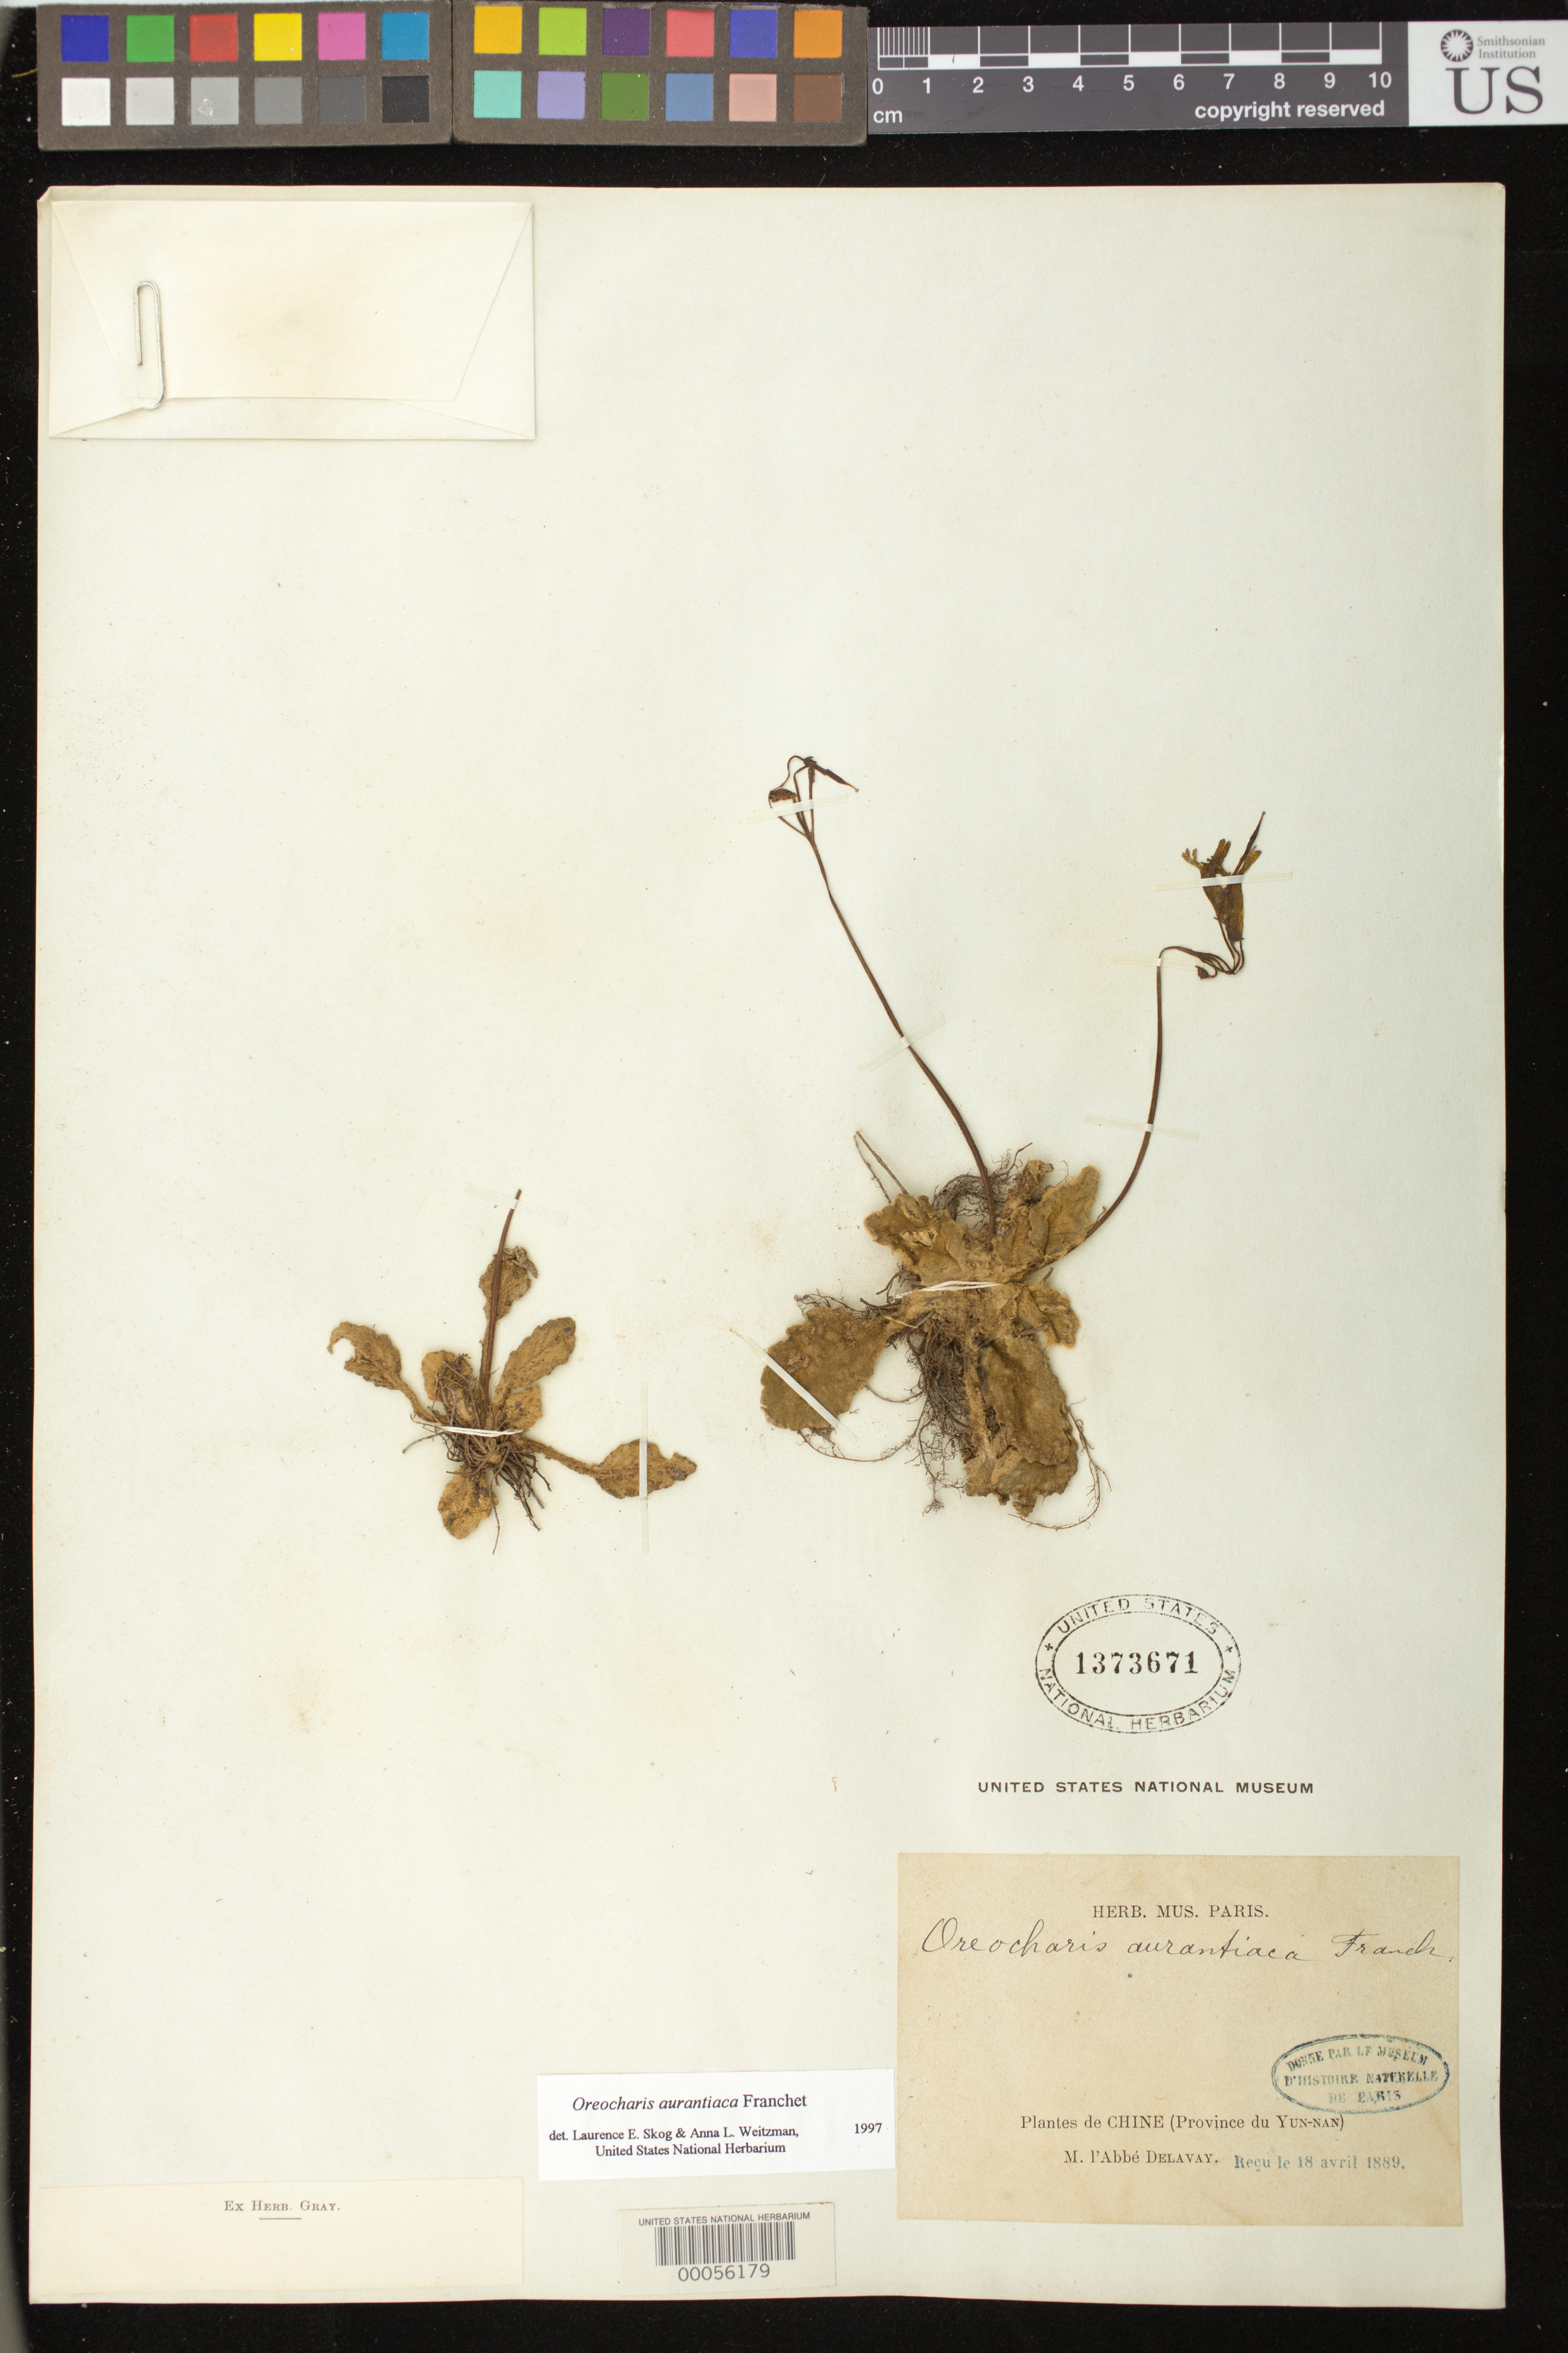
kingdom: Plantae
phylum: Tracheophyta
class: Magnoliopsida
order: Lamiales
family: Gesneriaceae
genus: Oreocharis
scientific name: Oreocharis aurantiaca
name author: Franch.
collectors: P. Delavay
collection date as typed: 18 Apr 1889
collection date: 1889-04-18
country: China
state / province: Yunnan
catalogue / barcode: US 1373671